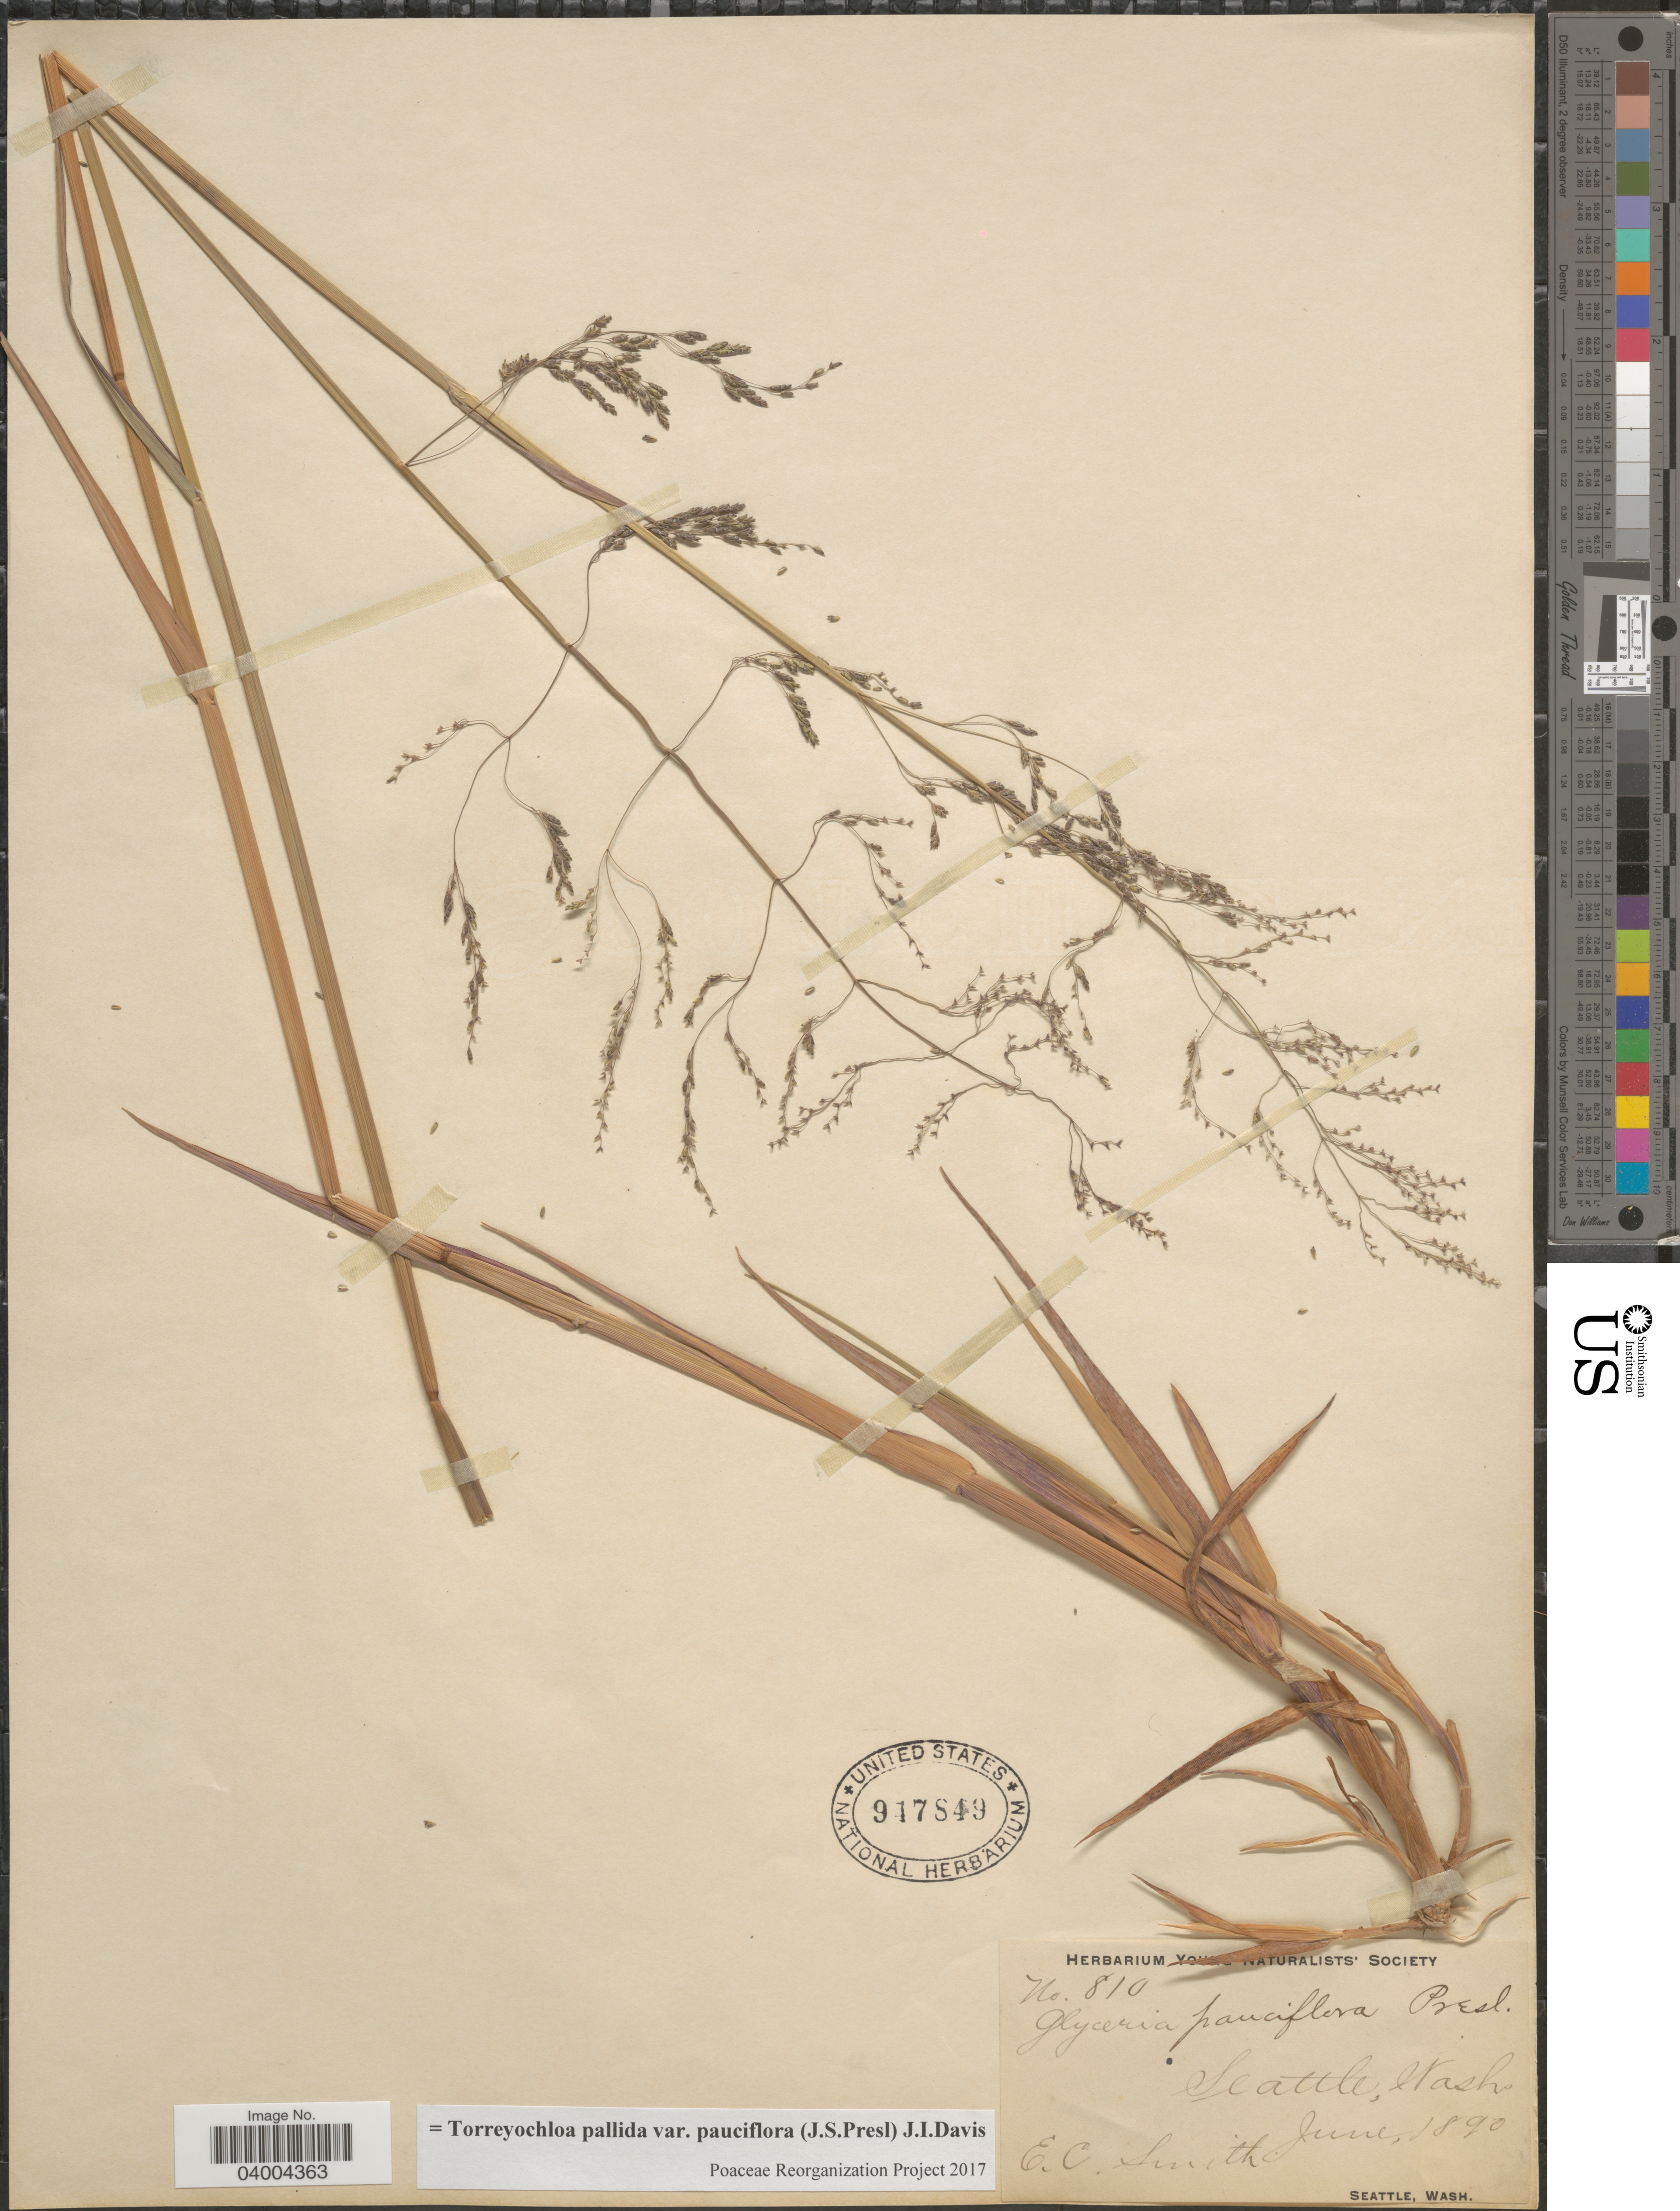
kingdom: Plantae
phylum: Tracheophyta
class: Liliopsida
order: Poales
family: Poaceae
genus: Torreyochloa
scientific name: Torreyochloa pallida var. pauciflora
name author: (J. Presl) J.I. Davis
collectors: E. Smith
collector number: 810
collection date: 1890-06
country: United States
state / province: Washington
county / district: King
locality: Seattle.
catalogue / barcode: US 947849